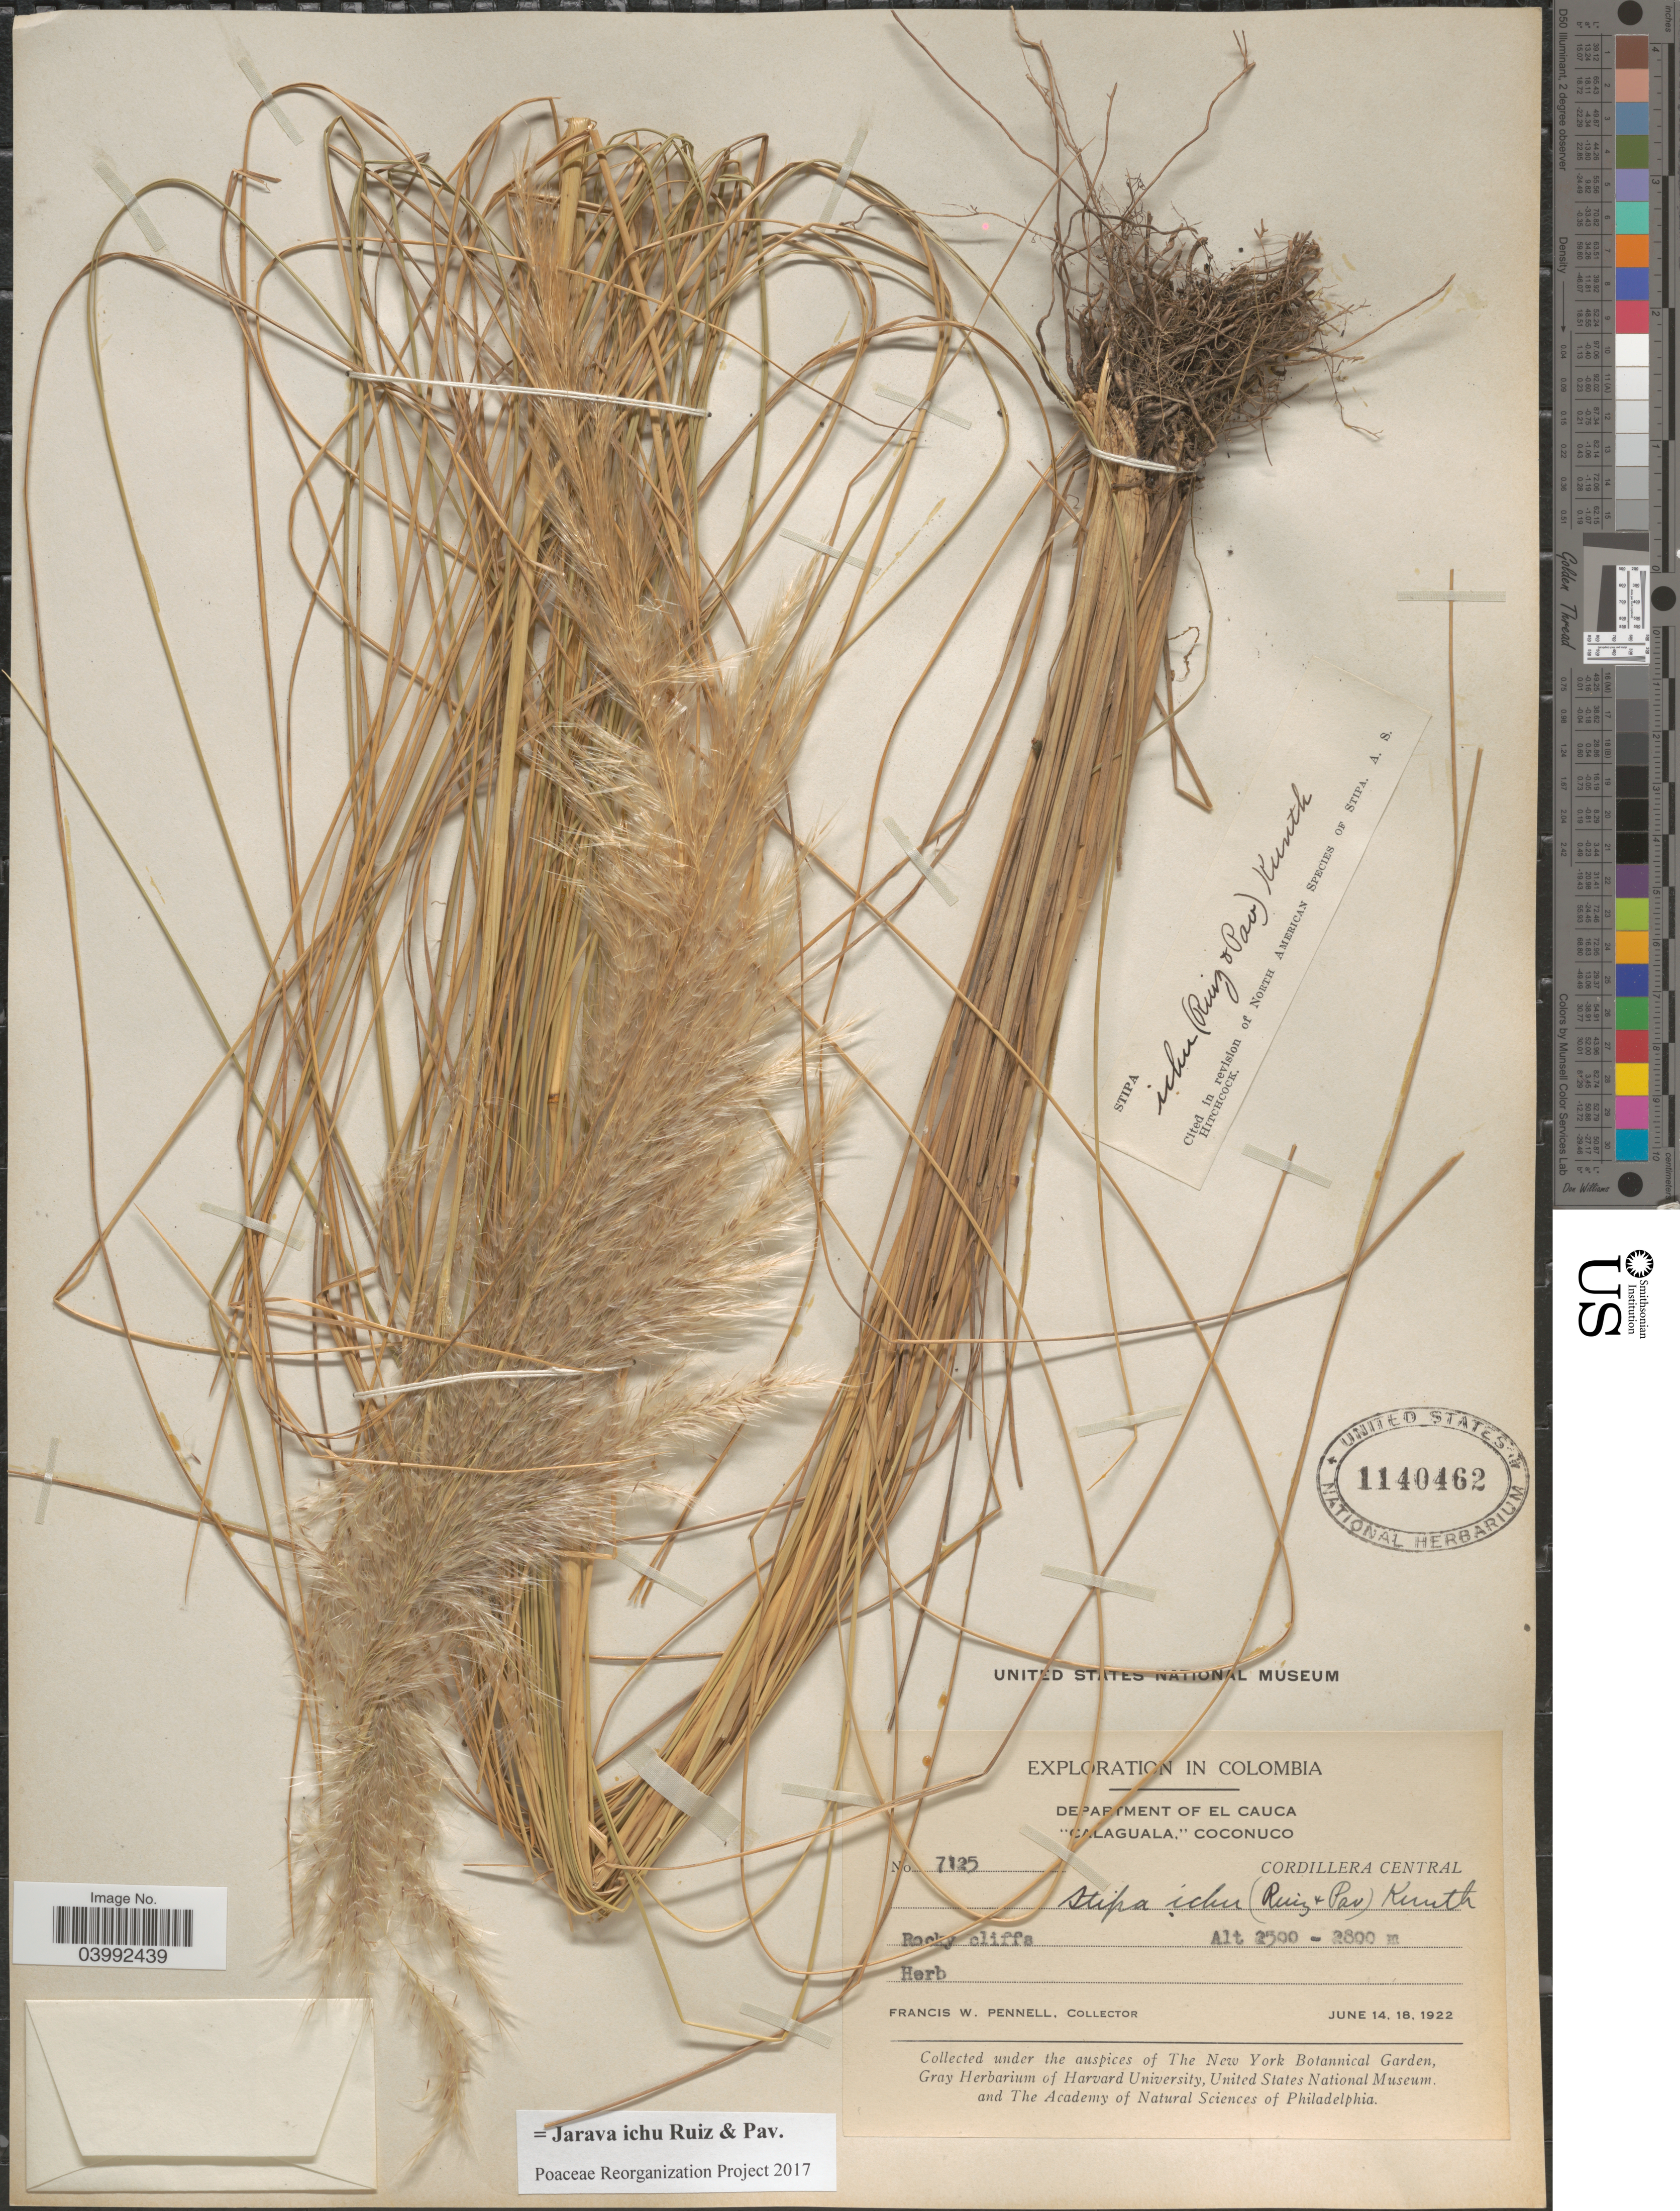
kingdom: Plantae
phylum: Tracheophyta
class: Liliopsida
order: Poales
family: Poaceae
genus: Jarava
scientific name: Jarava ichu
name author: Ruiz & Pav.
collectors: F. W. Pennell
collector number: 7125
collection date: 1922-06-14/1922-06-18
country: Colombia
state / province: Cauca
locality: Department of El Cauca. "Calaguala." Coconuco. Cordillera Central.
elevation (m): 2500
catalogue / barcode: US 1140462